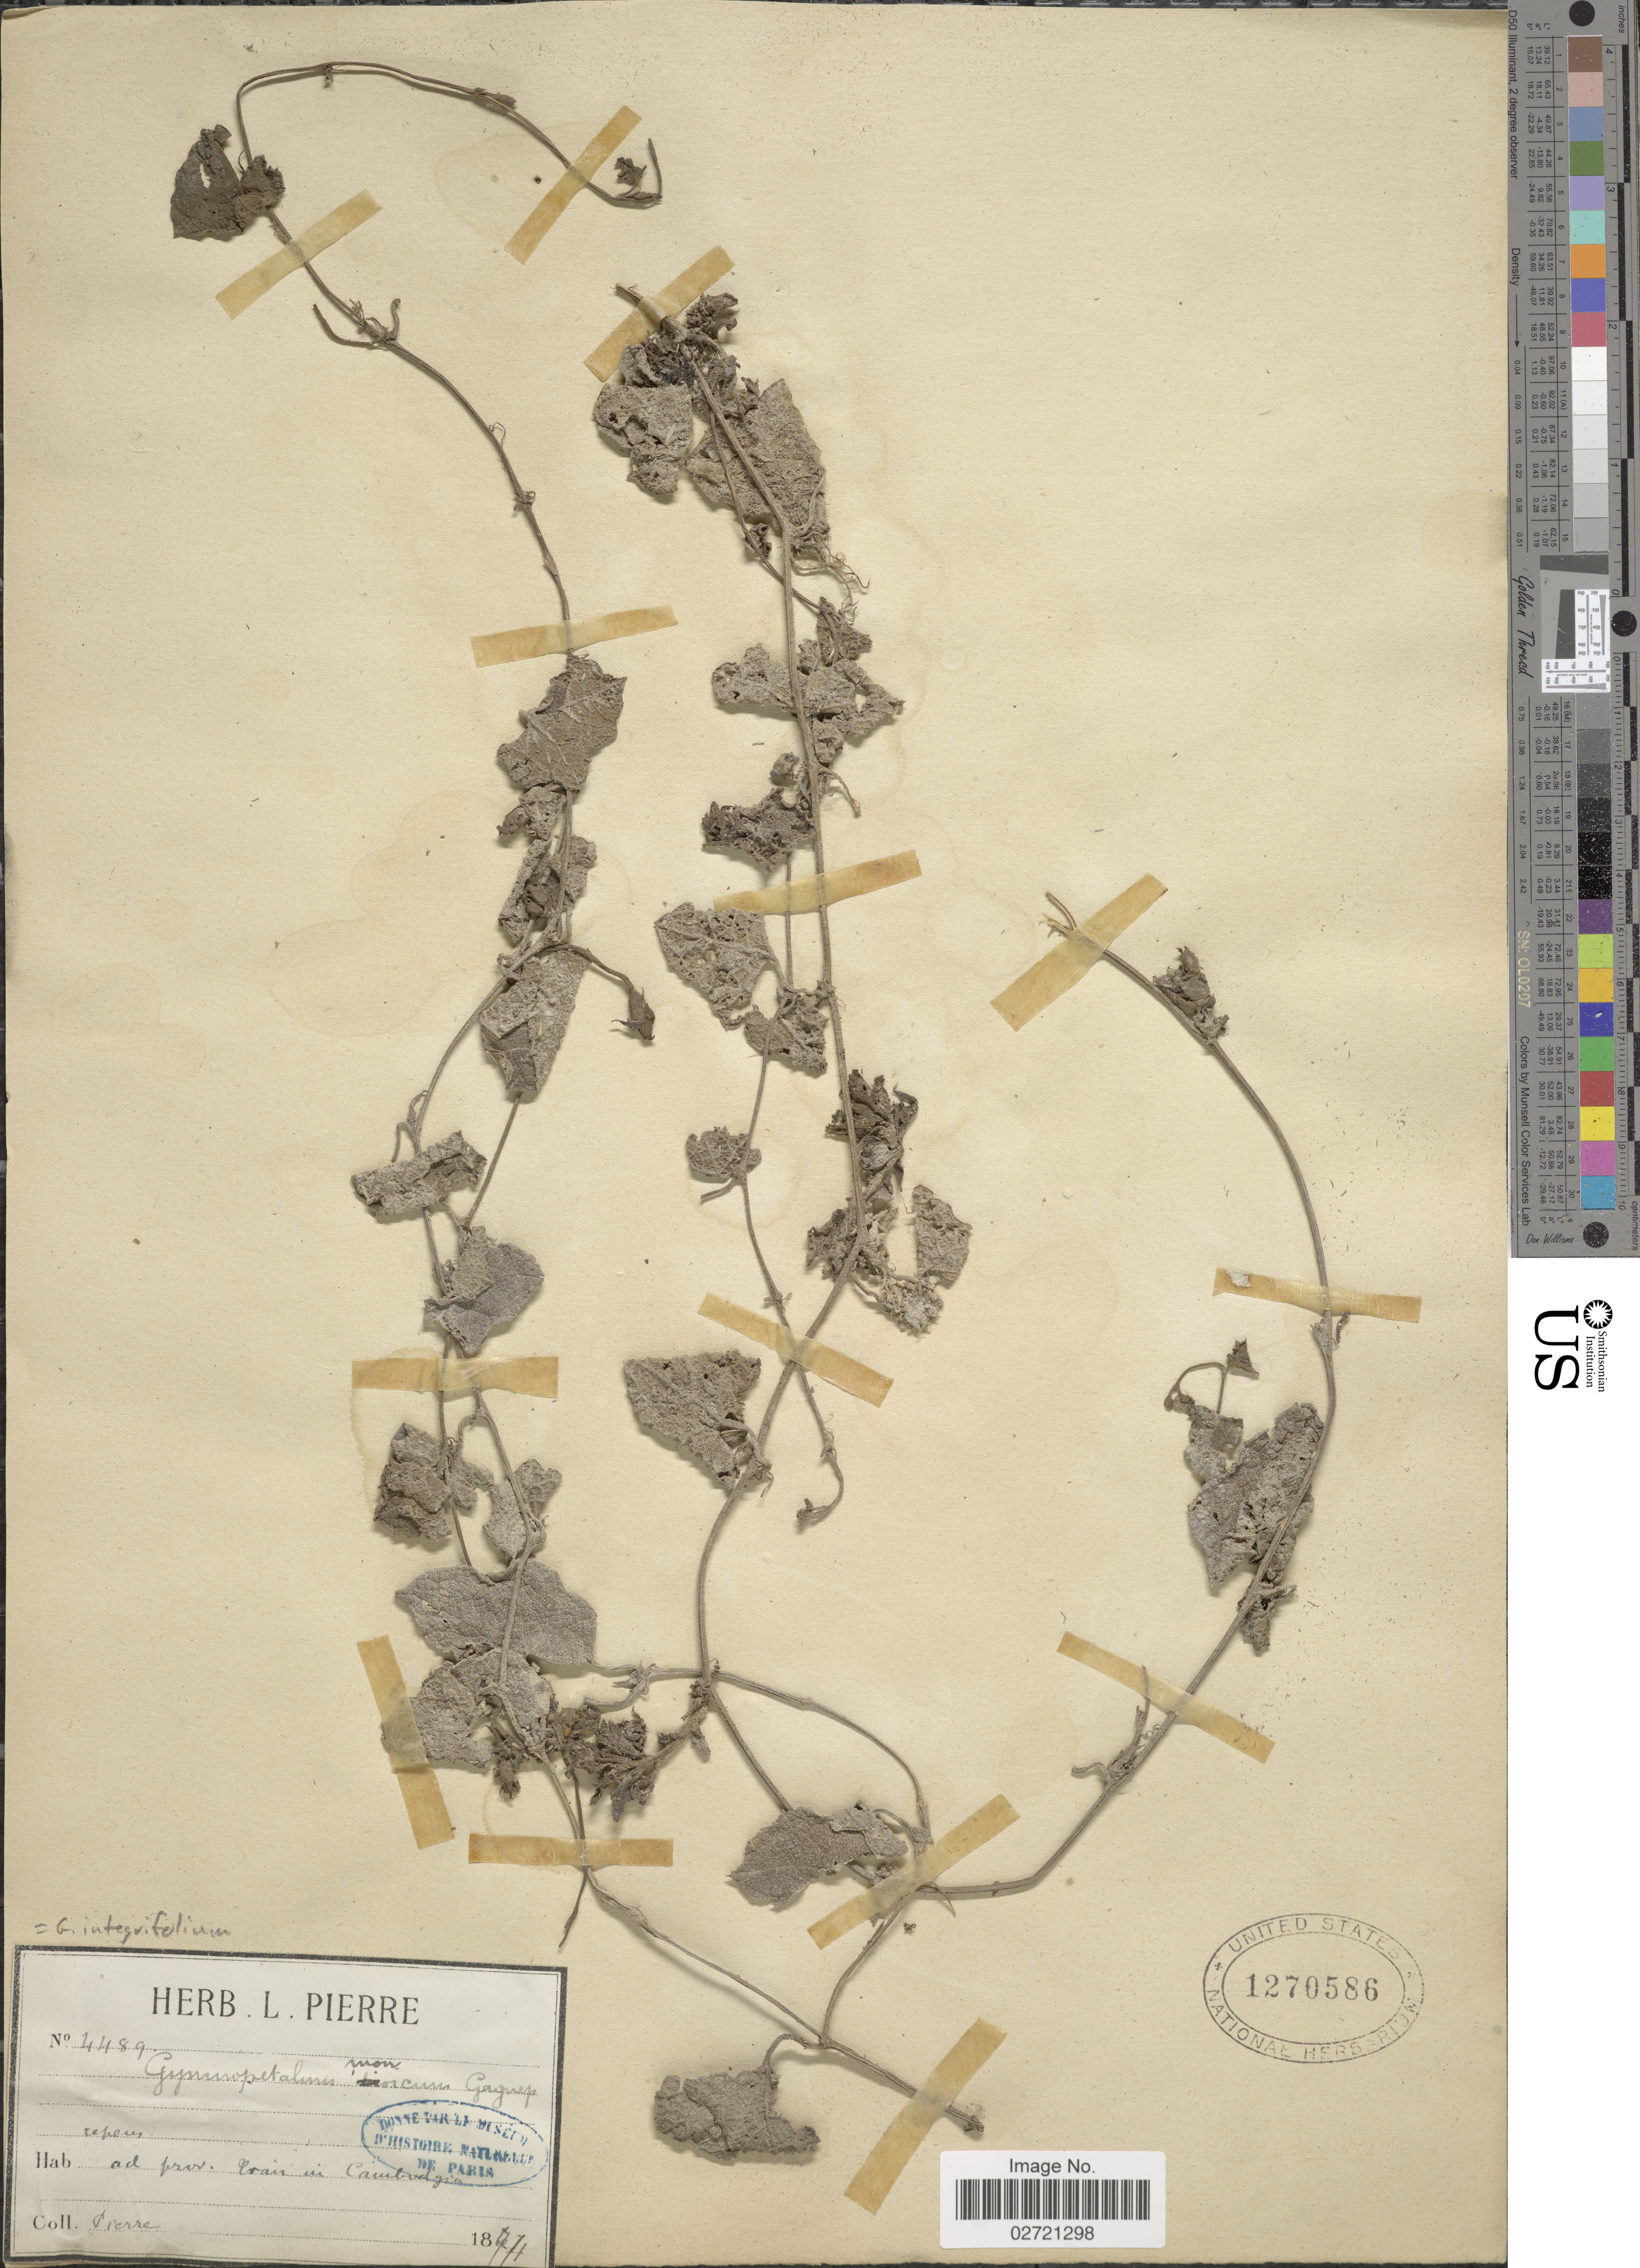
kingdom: Plantae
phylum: Tracheophyta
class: Magnoliopsida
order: Cucurbitales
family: Cucurbitaceae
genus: Trichosanthes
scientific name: Trichosanthes scabra var. scabra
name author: Lour.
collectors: -- Pierre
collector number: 4489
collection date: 1847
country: Cambodia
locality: Ad prov. Cran in Cambodgia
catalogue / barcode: US 1270586